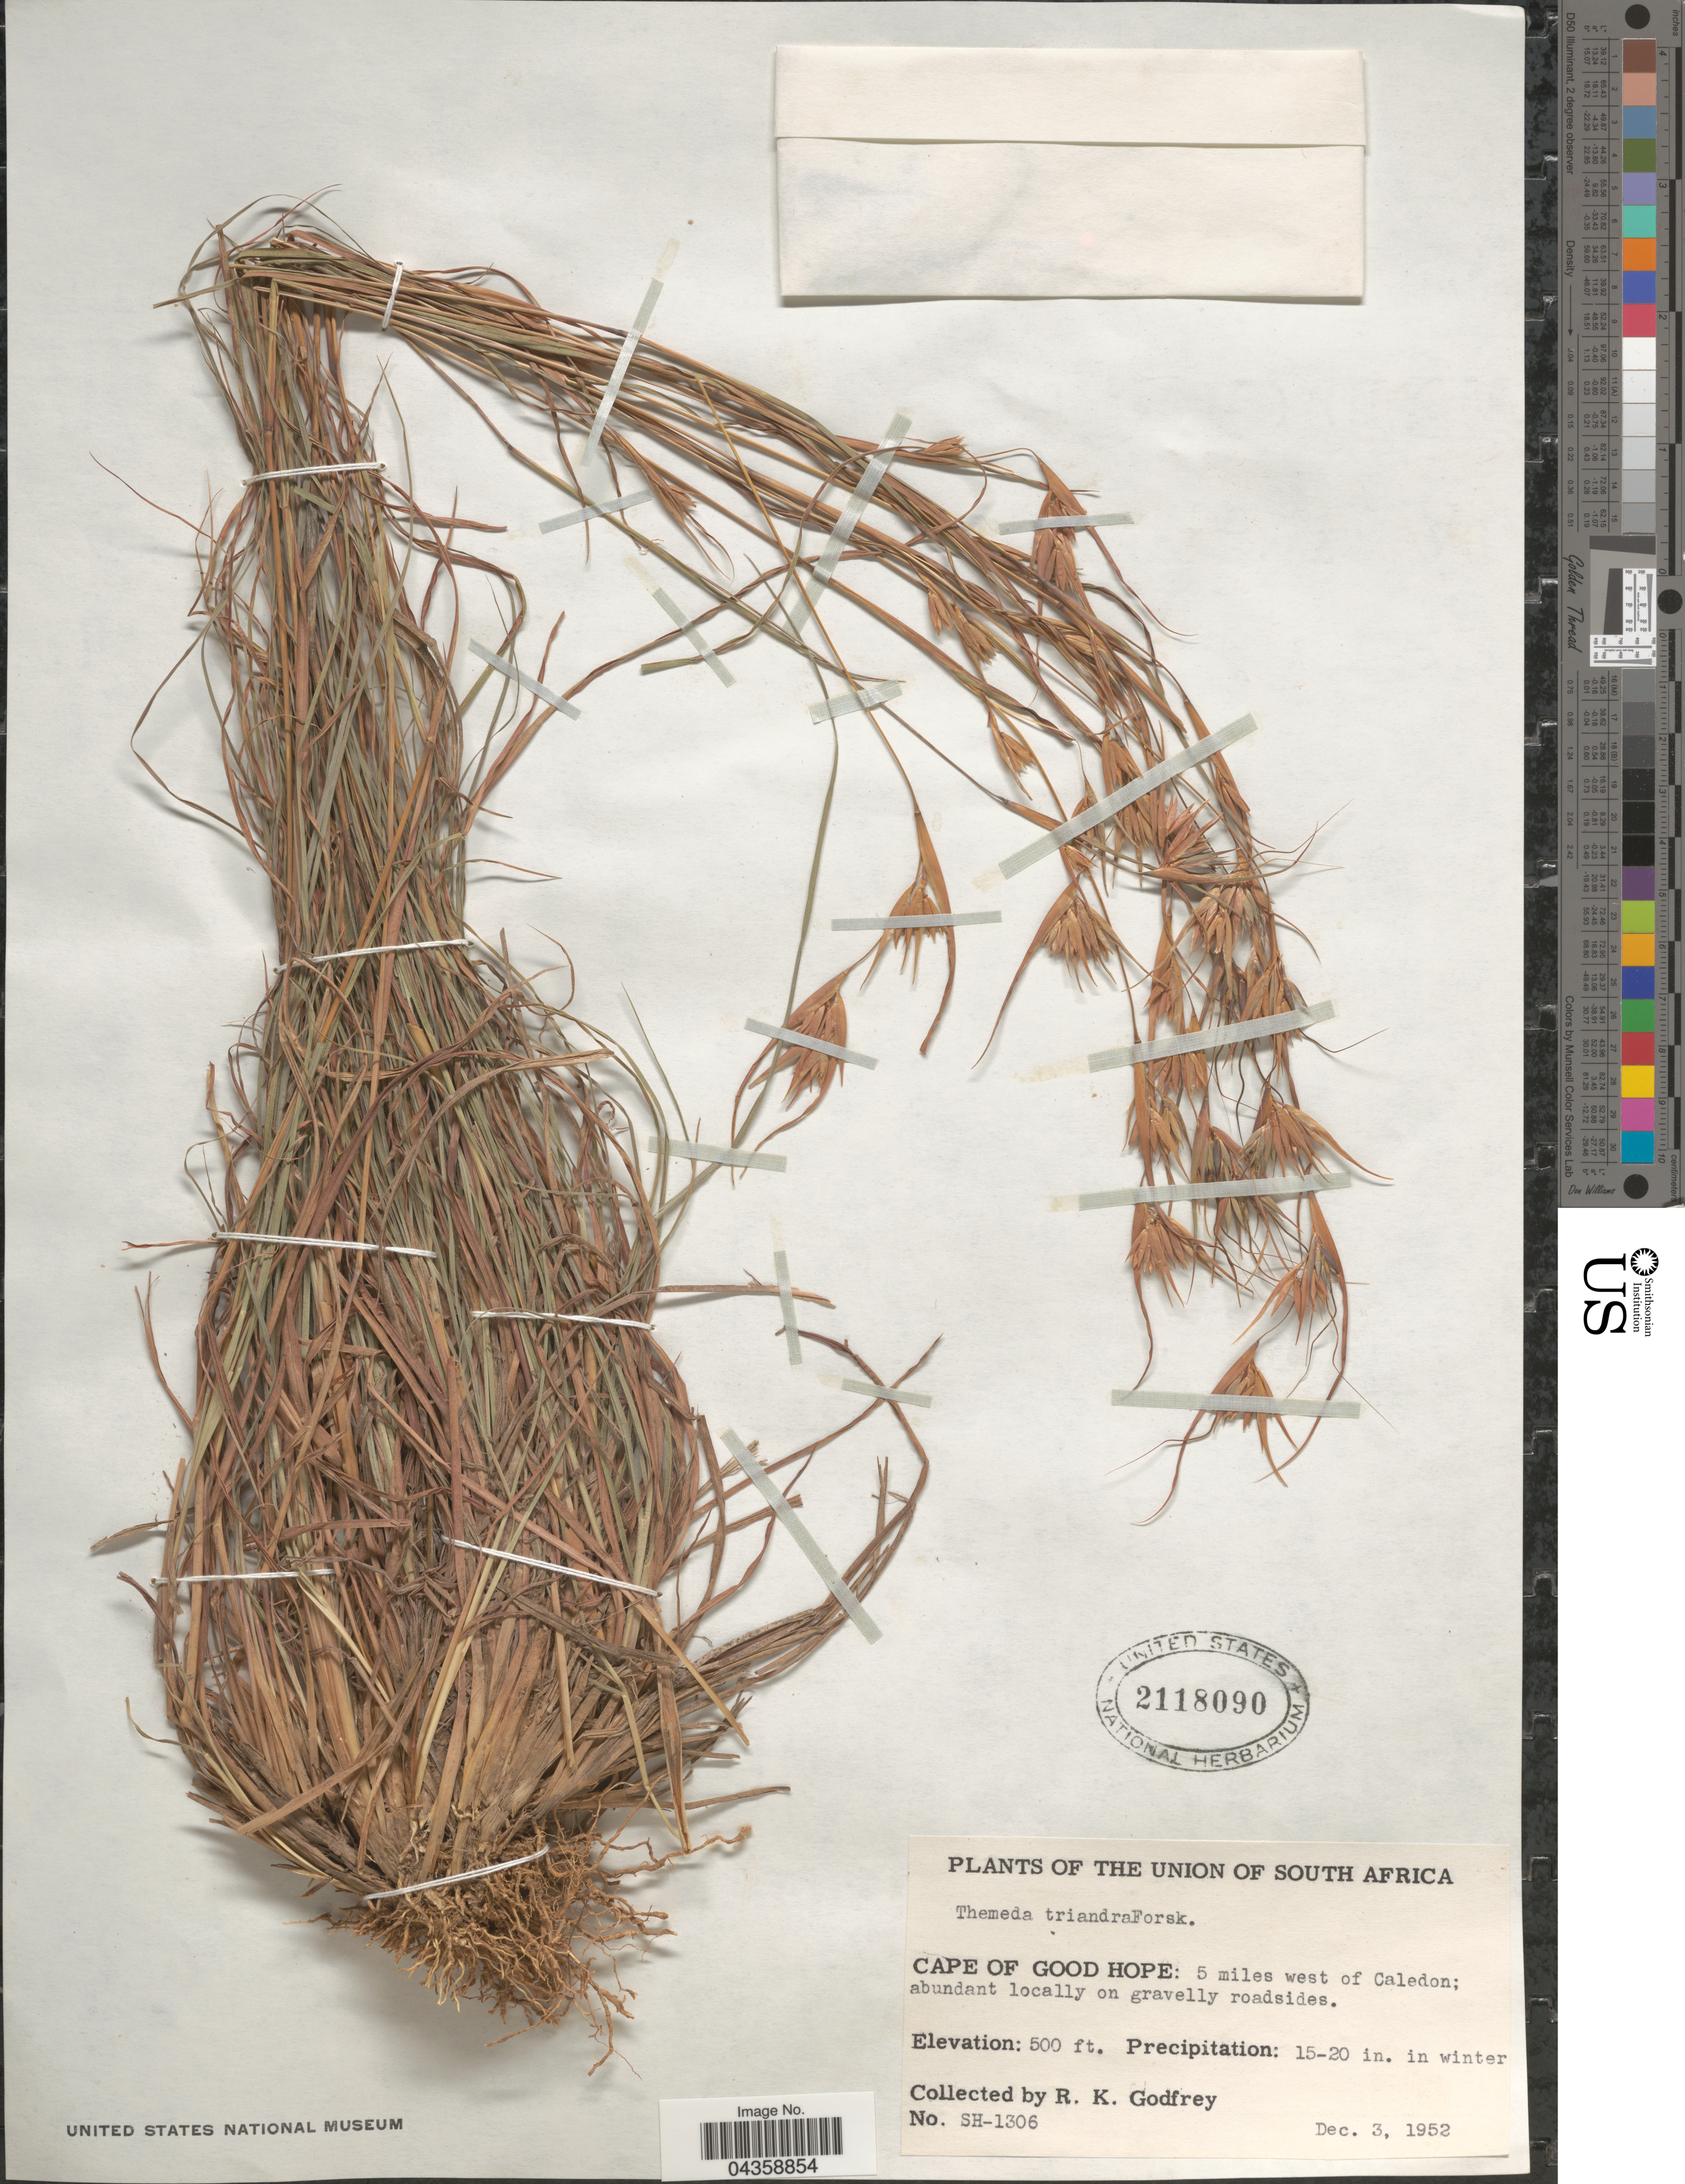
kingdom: Plantae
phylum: Tracheophyta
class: Liliopsida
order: Poales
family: Poaceae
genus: Themeda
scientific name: Themeda triandra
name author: Forssk.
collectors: R. K. Godfrey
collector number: SH-1306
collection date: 1952-12-03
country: South Africa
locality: The Union of South Africa. Cape of Good Hope: 5 miles west of Caledon.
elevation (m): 152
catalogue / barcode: US 2118090